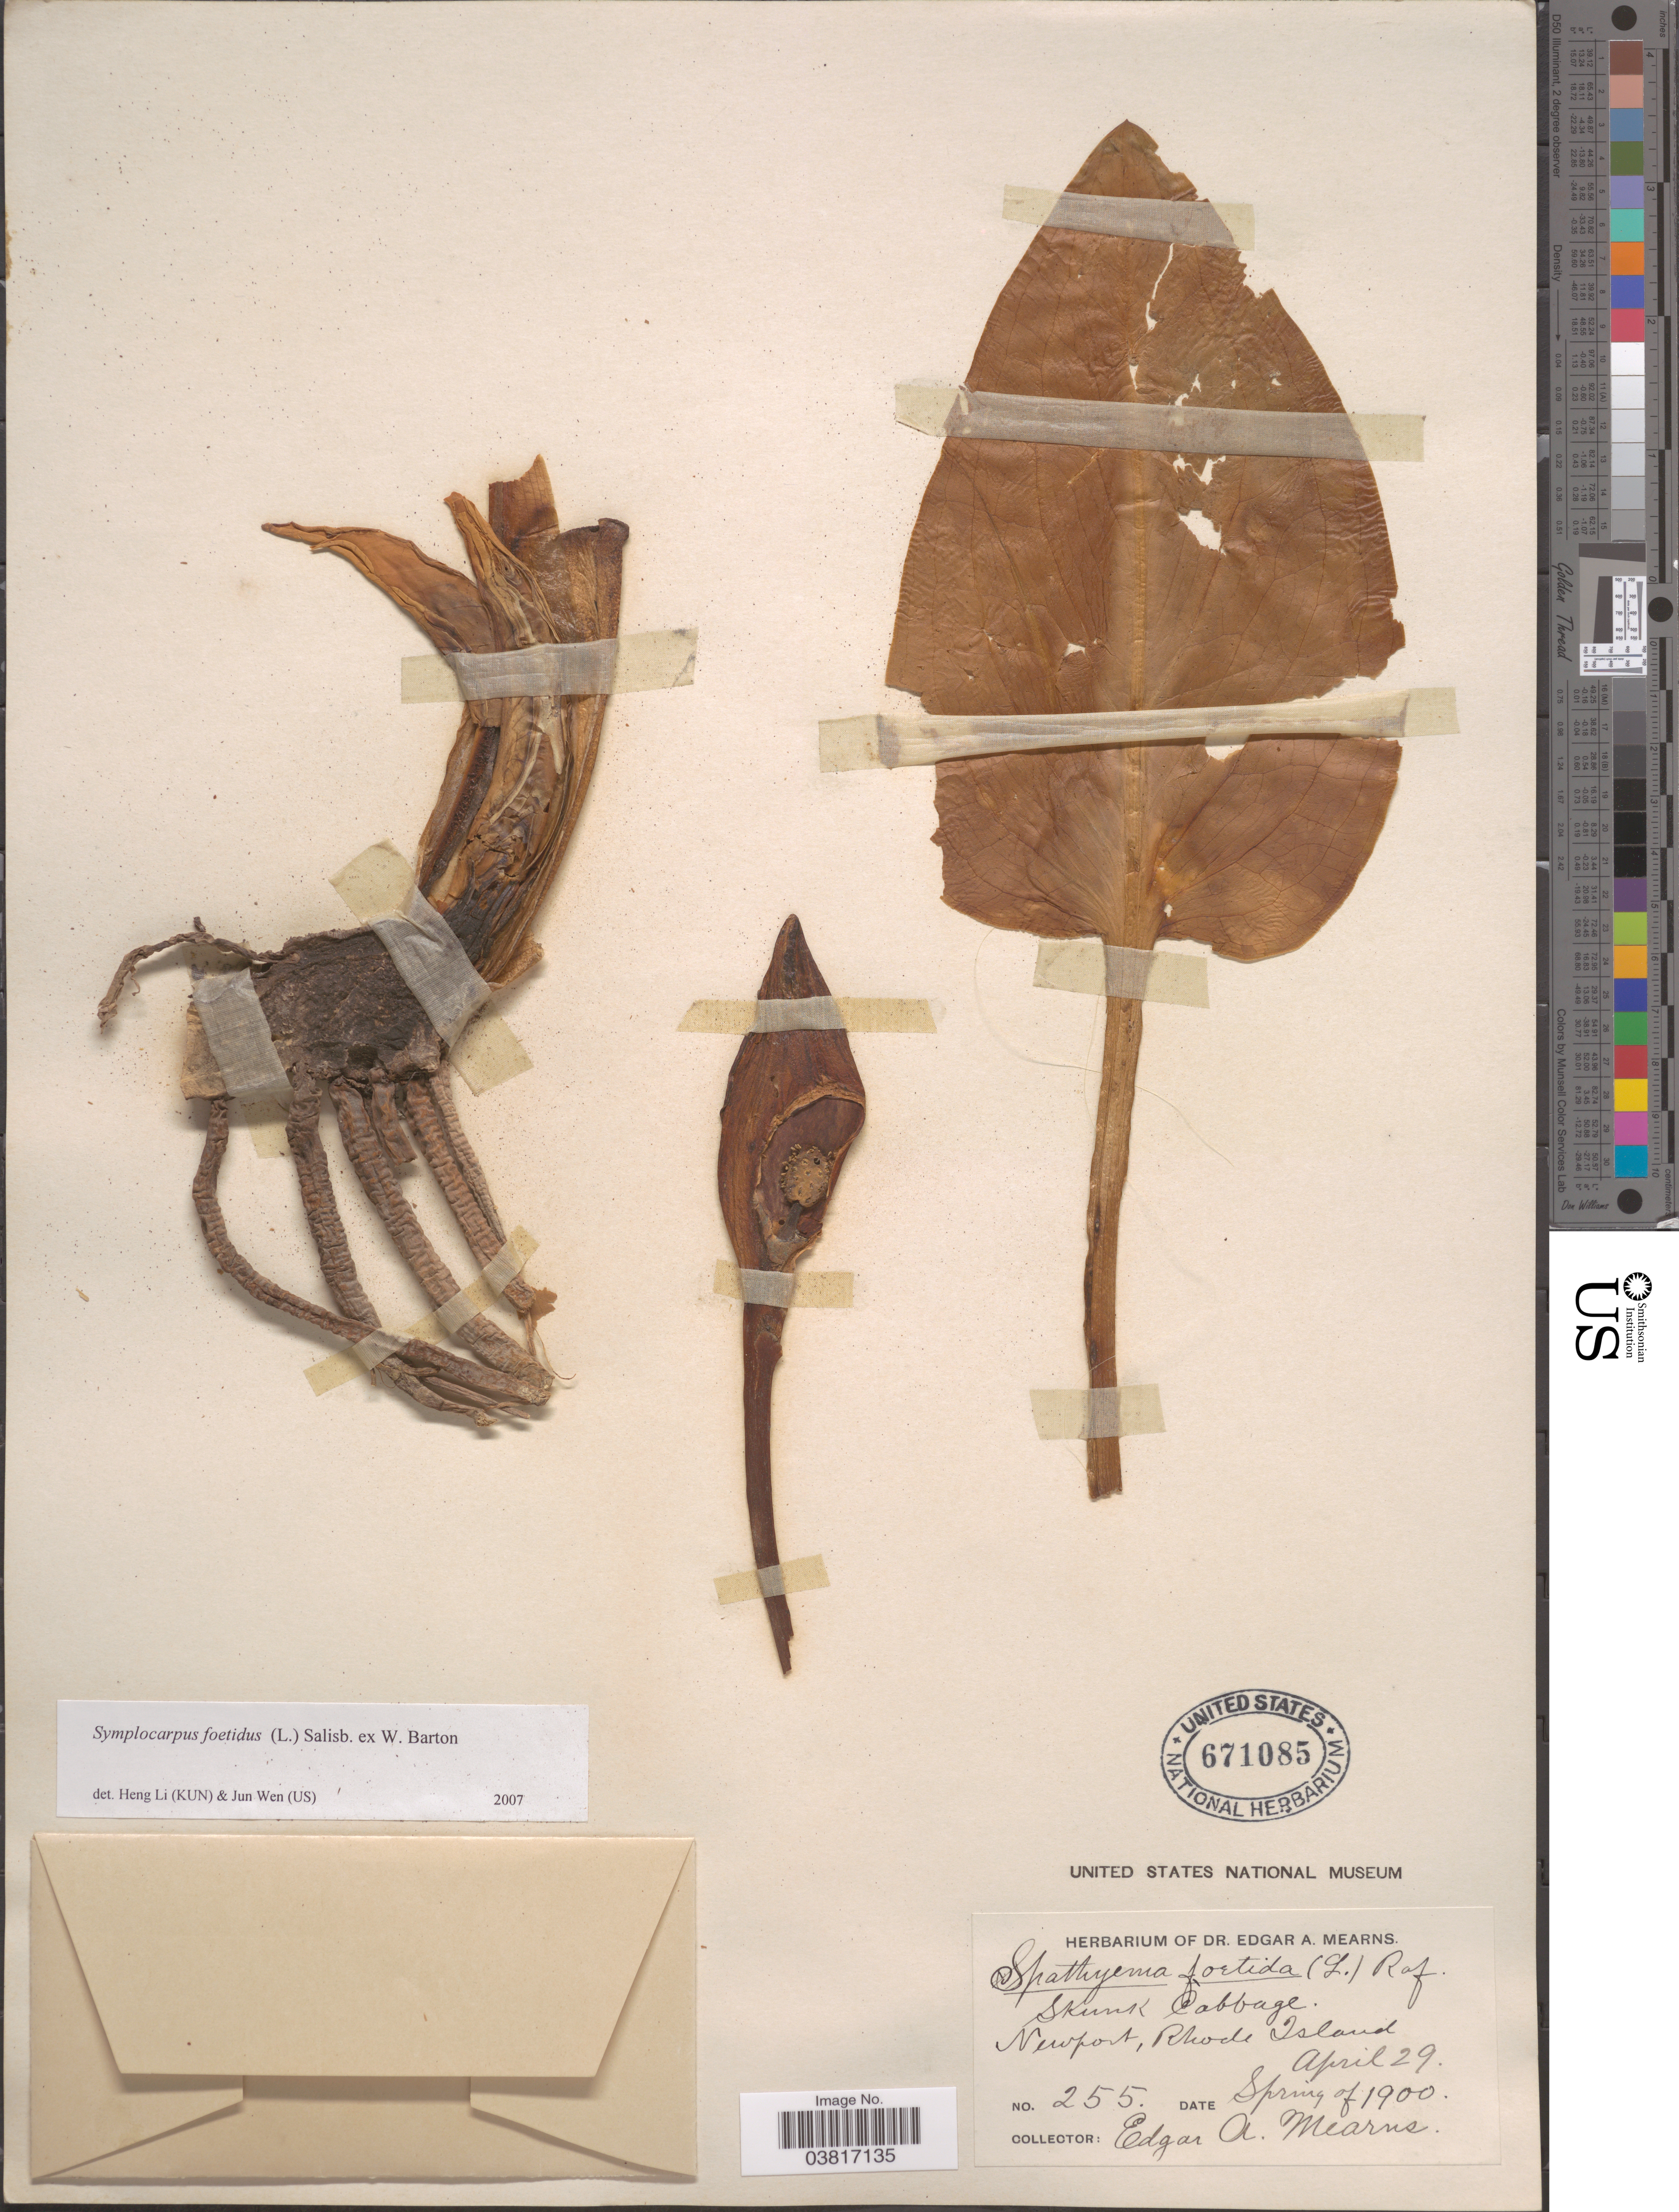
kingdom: Plantae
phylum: Tracheophyta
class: Liliopsida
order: Alismatales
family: Araceae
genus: Symplocarpus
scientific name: Symplocarpus foetidus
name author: (L.) W. Salisb. ex W.P.C. Barton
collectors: E. A. Mearns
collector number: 255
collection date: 1900-04-29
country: United States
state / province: Rhode Island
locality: Newport.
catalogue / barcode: US 671085